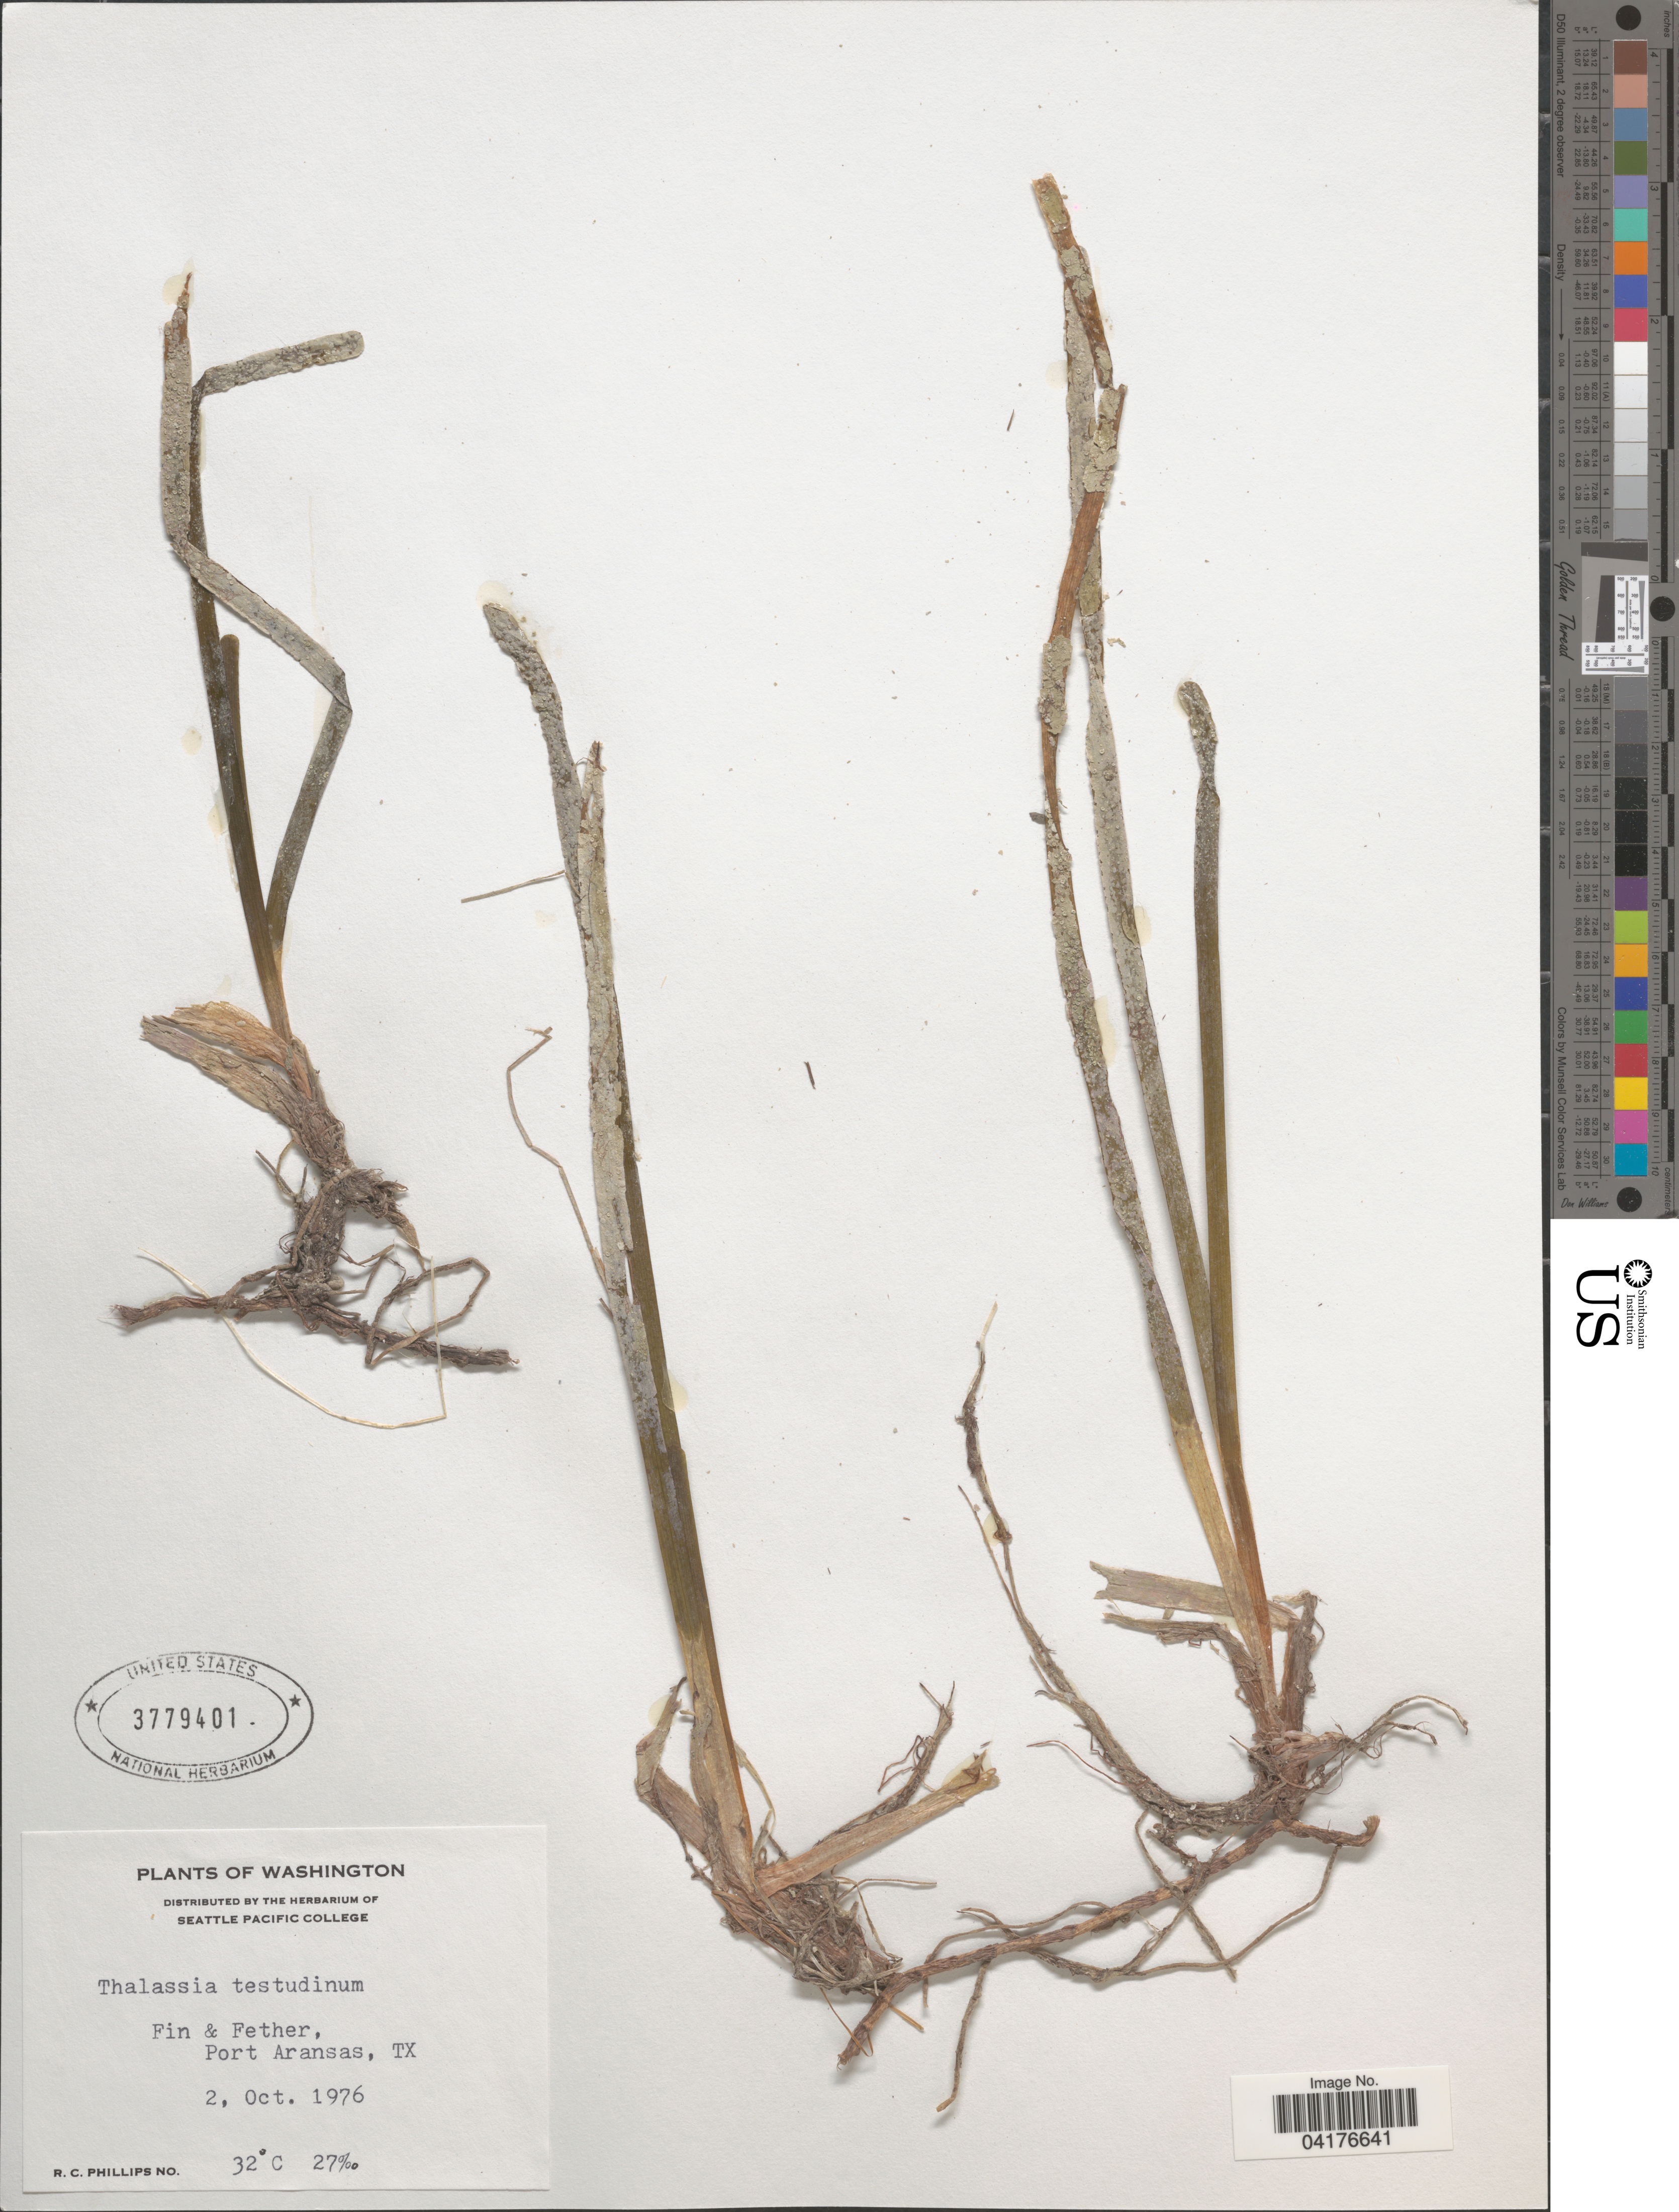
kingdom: Plantae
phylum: Tracheophyta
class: Liliopsida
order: Alismatales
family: Hydrocharitaceae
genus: Thalassia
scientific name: Thalassia testudinum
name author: Banks & Sol. ex K.D. Koenig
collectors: R. C. Phillips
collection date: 1976-10-02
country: United States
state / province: Texas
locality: Fin & Fether, Port Aransas.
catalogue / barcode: US 3779401